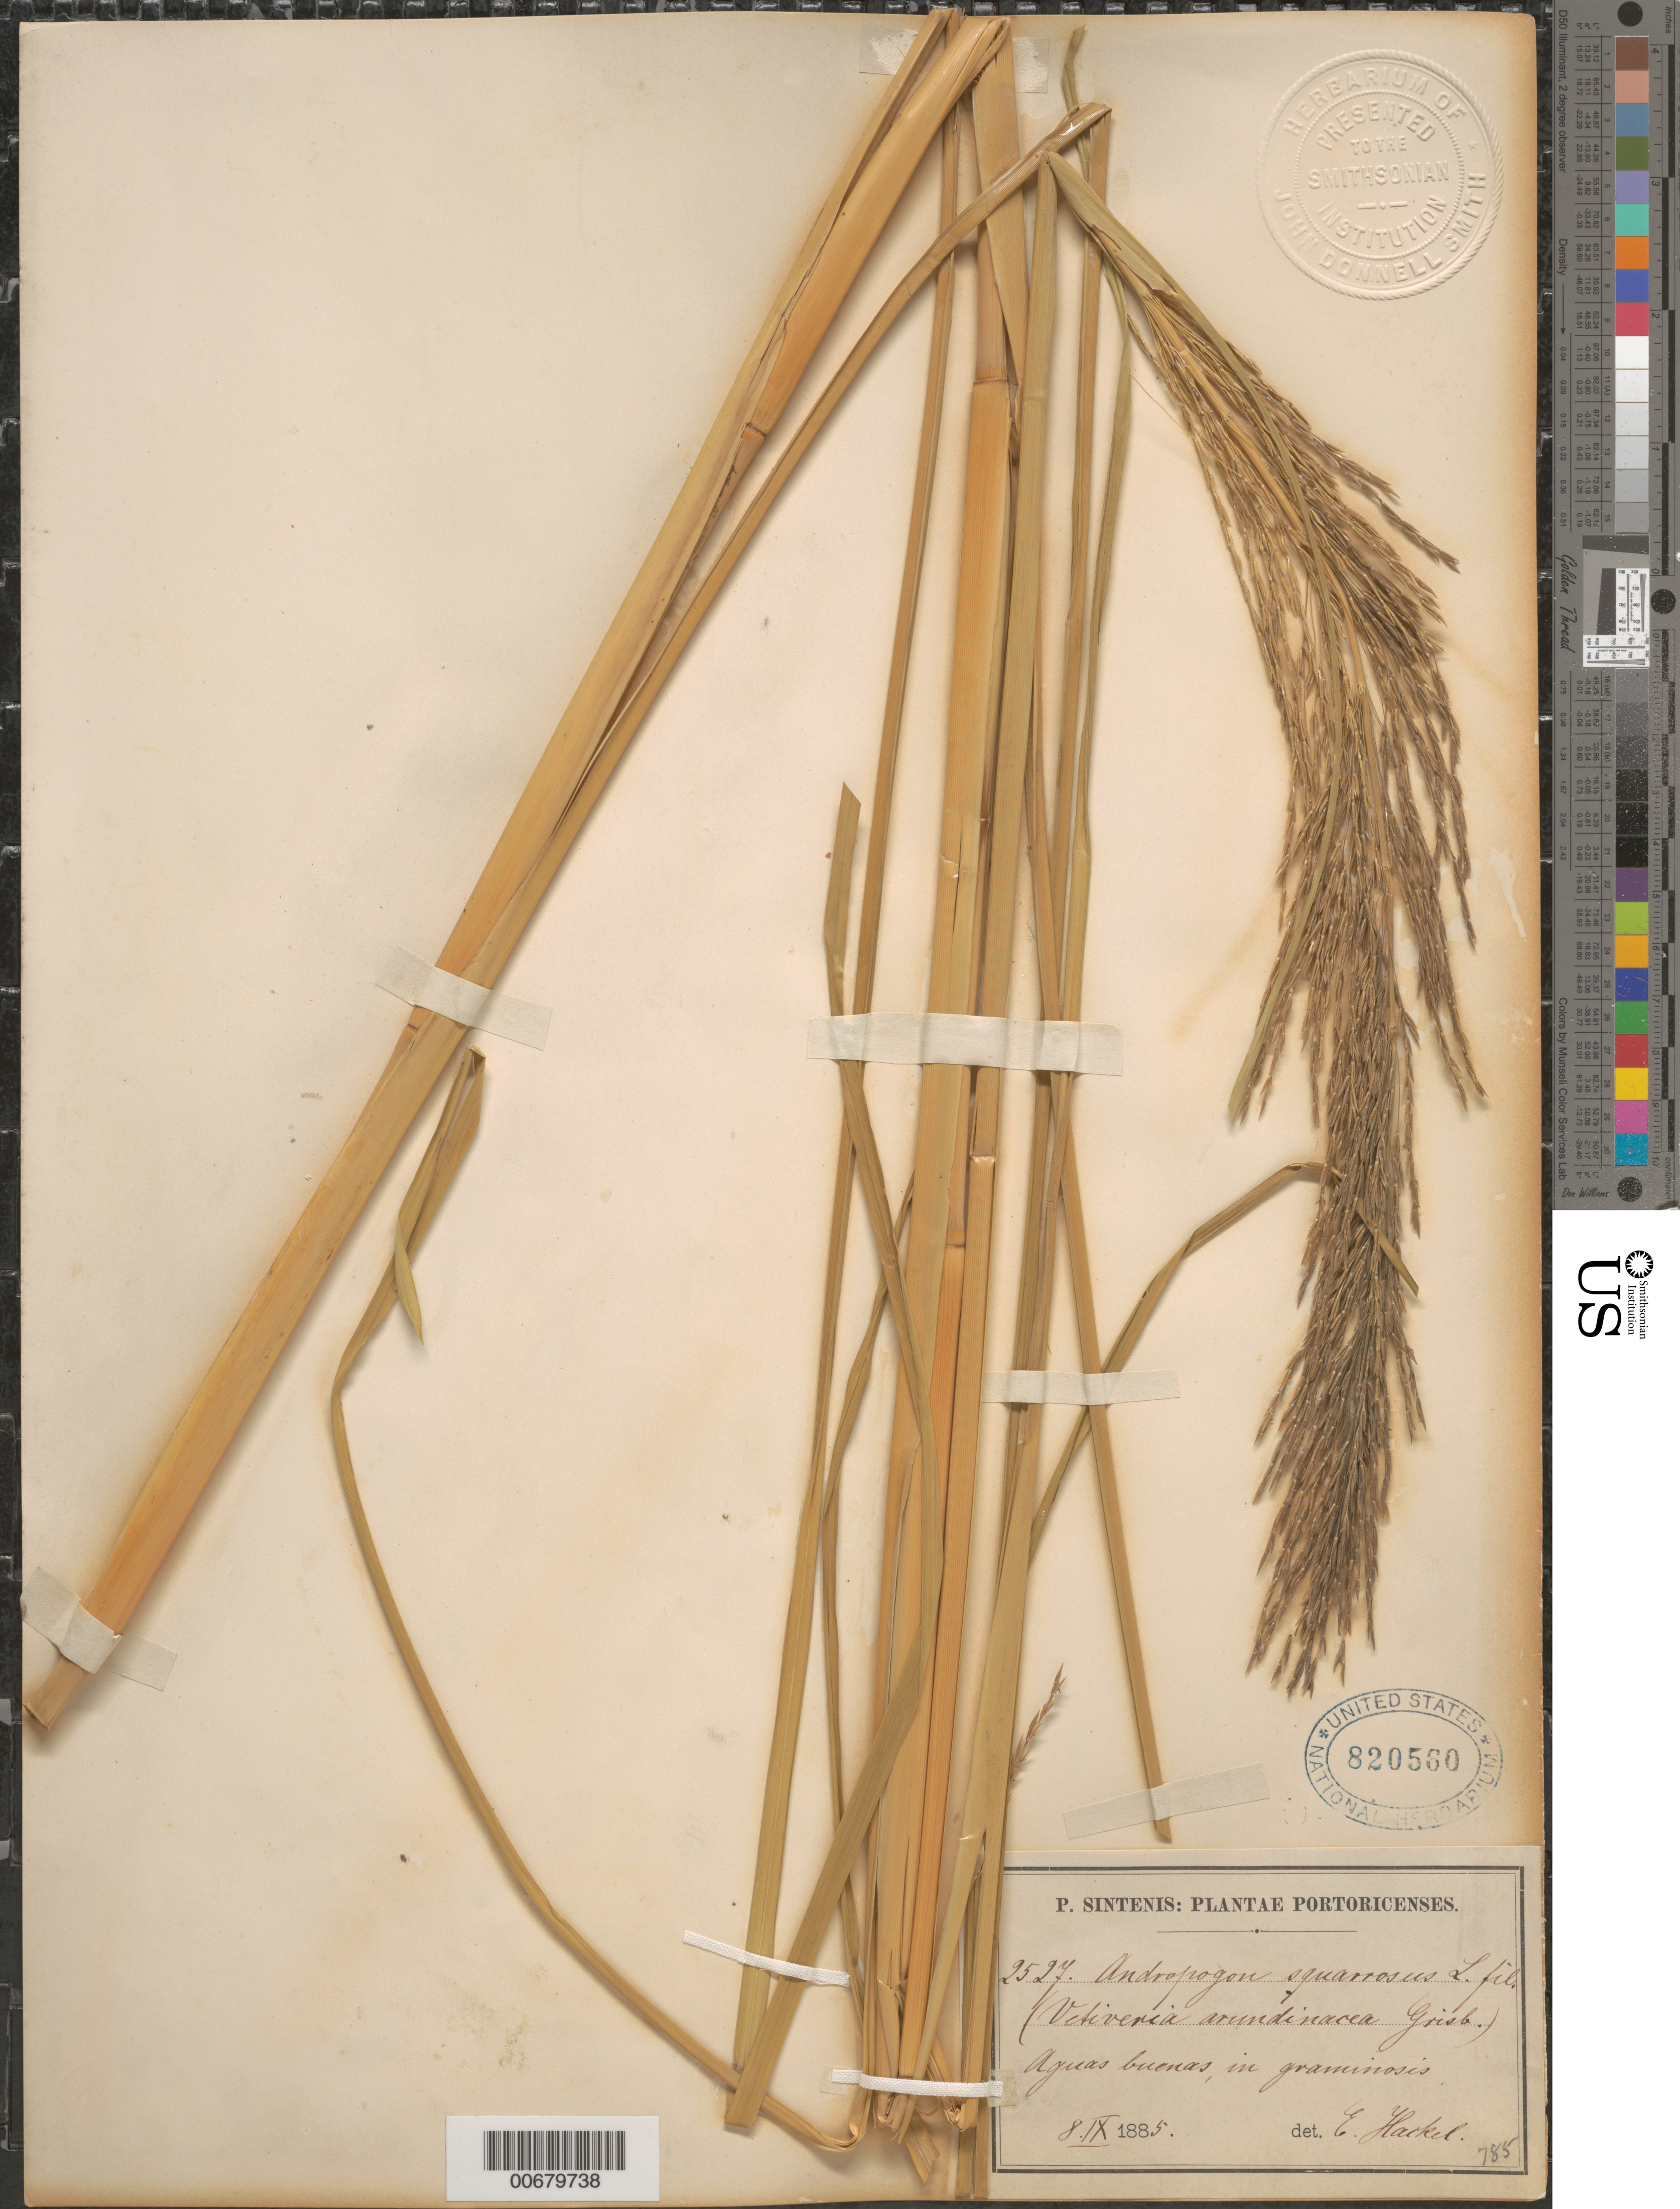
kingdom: Plantae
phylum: Tracheophyta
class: Liliopsida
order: Poales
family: Poaceae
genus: Vetiveria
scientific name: Vetiveria zizanioides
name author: (L.) Nash ex Small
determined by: Hackel, E.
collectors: P. Sintenis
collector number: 2527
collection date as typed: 08 Sep 1885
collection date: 1885-09-08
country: Puerto Rico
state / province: Agua Buenas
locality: Aguas Buenas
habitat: In graminosis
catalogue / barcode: US 820560